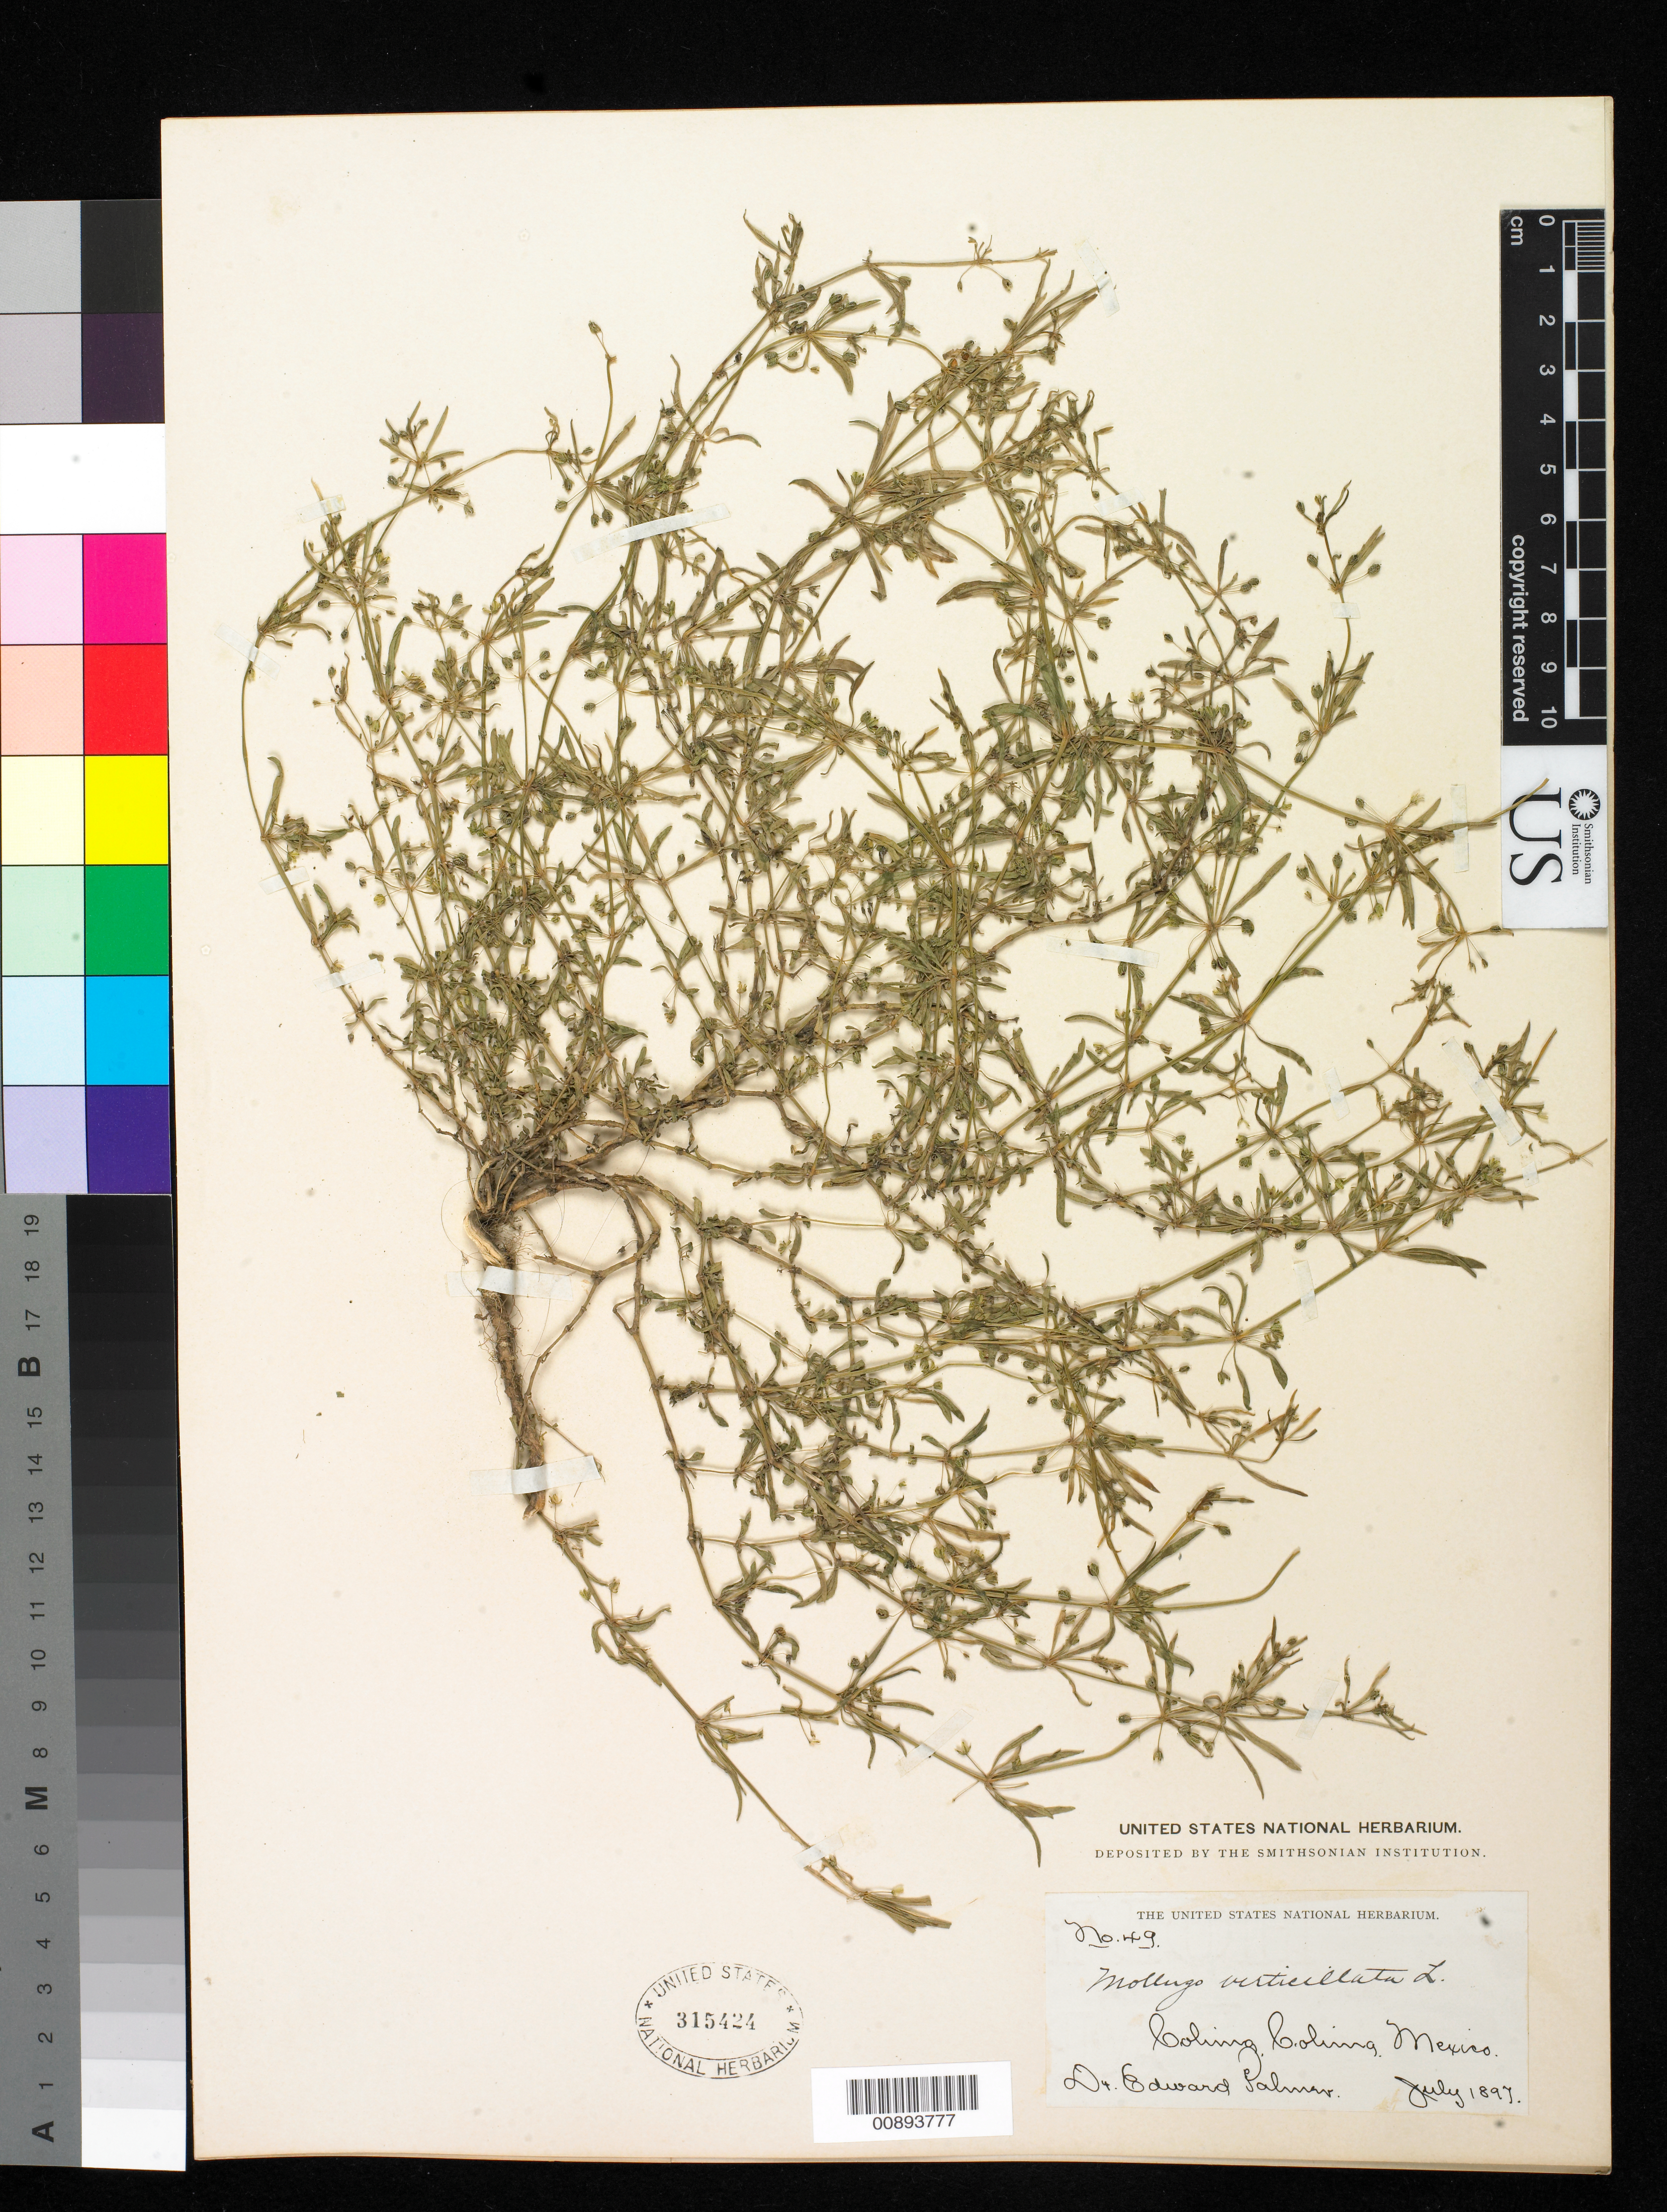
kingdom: Plantae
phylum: Tracheophyta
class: Magnoliopsida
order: Caryophyllales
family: Molluginaceae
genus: Mollugo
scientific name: Mollugo verticillata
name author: L.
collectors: E. Palmer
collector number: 49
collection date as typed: Jul 1897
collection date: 1897-07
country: Mexico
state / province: Colima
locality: Colima, Colima.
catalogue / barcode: US 315424